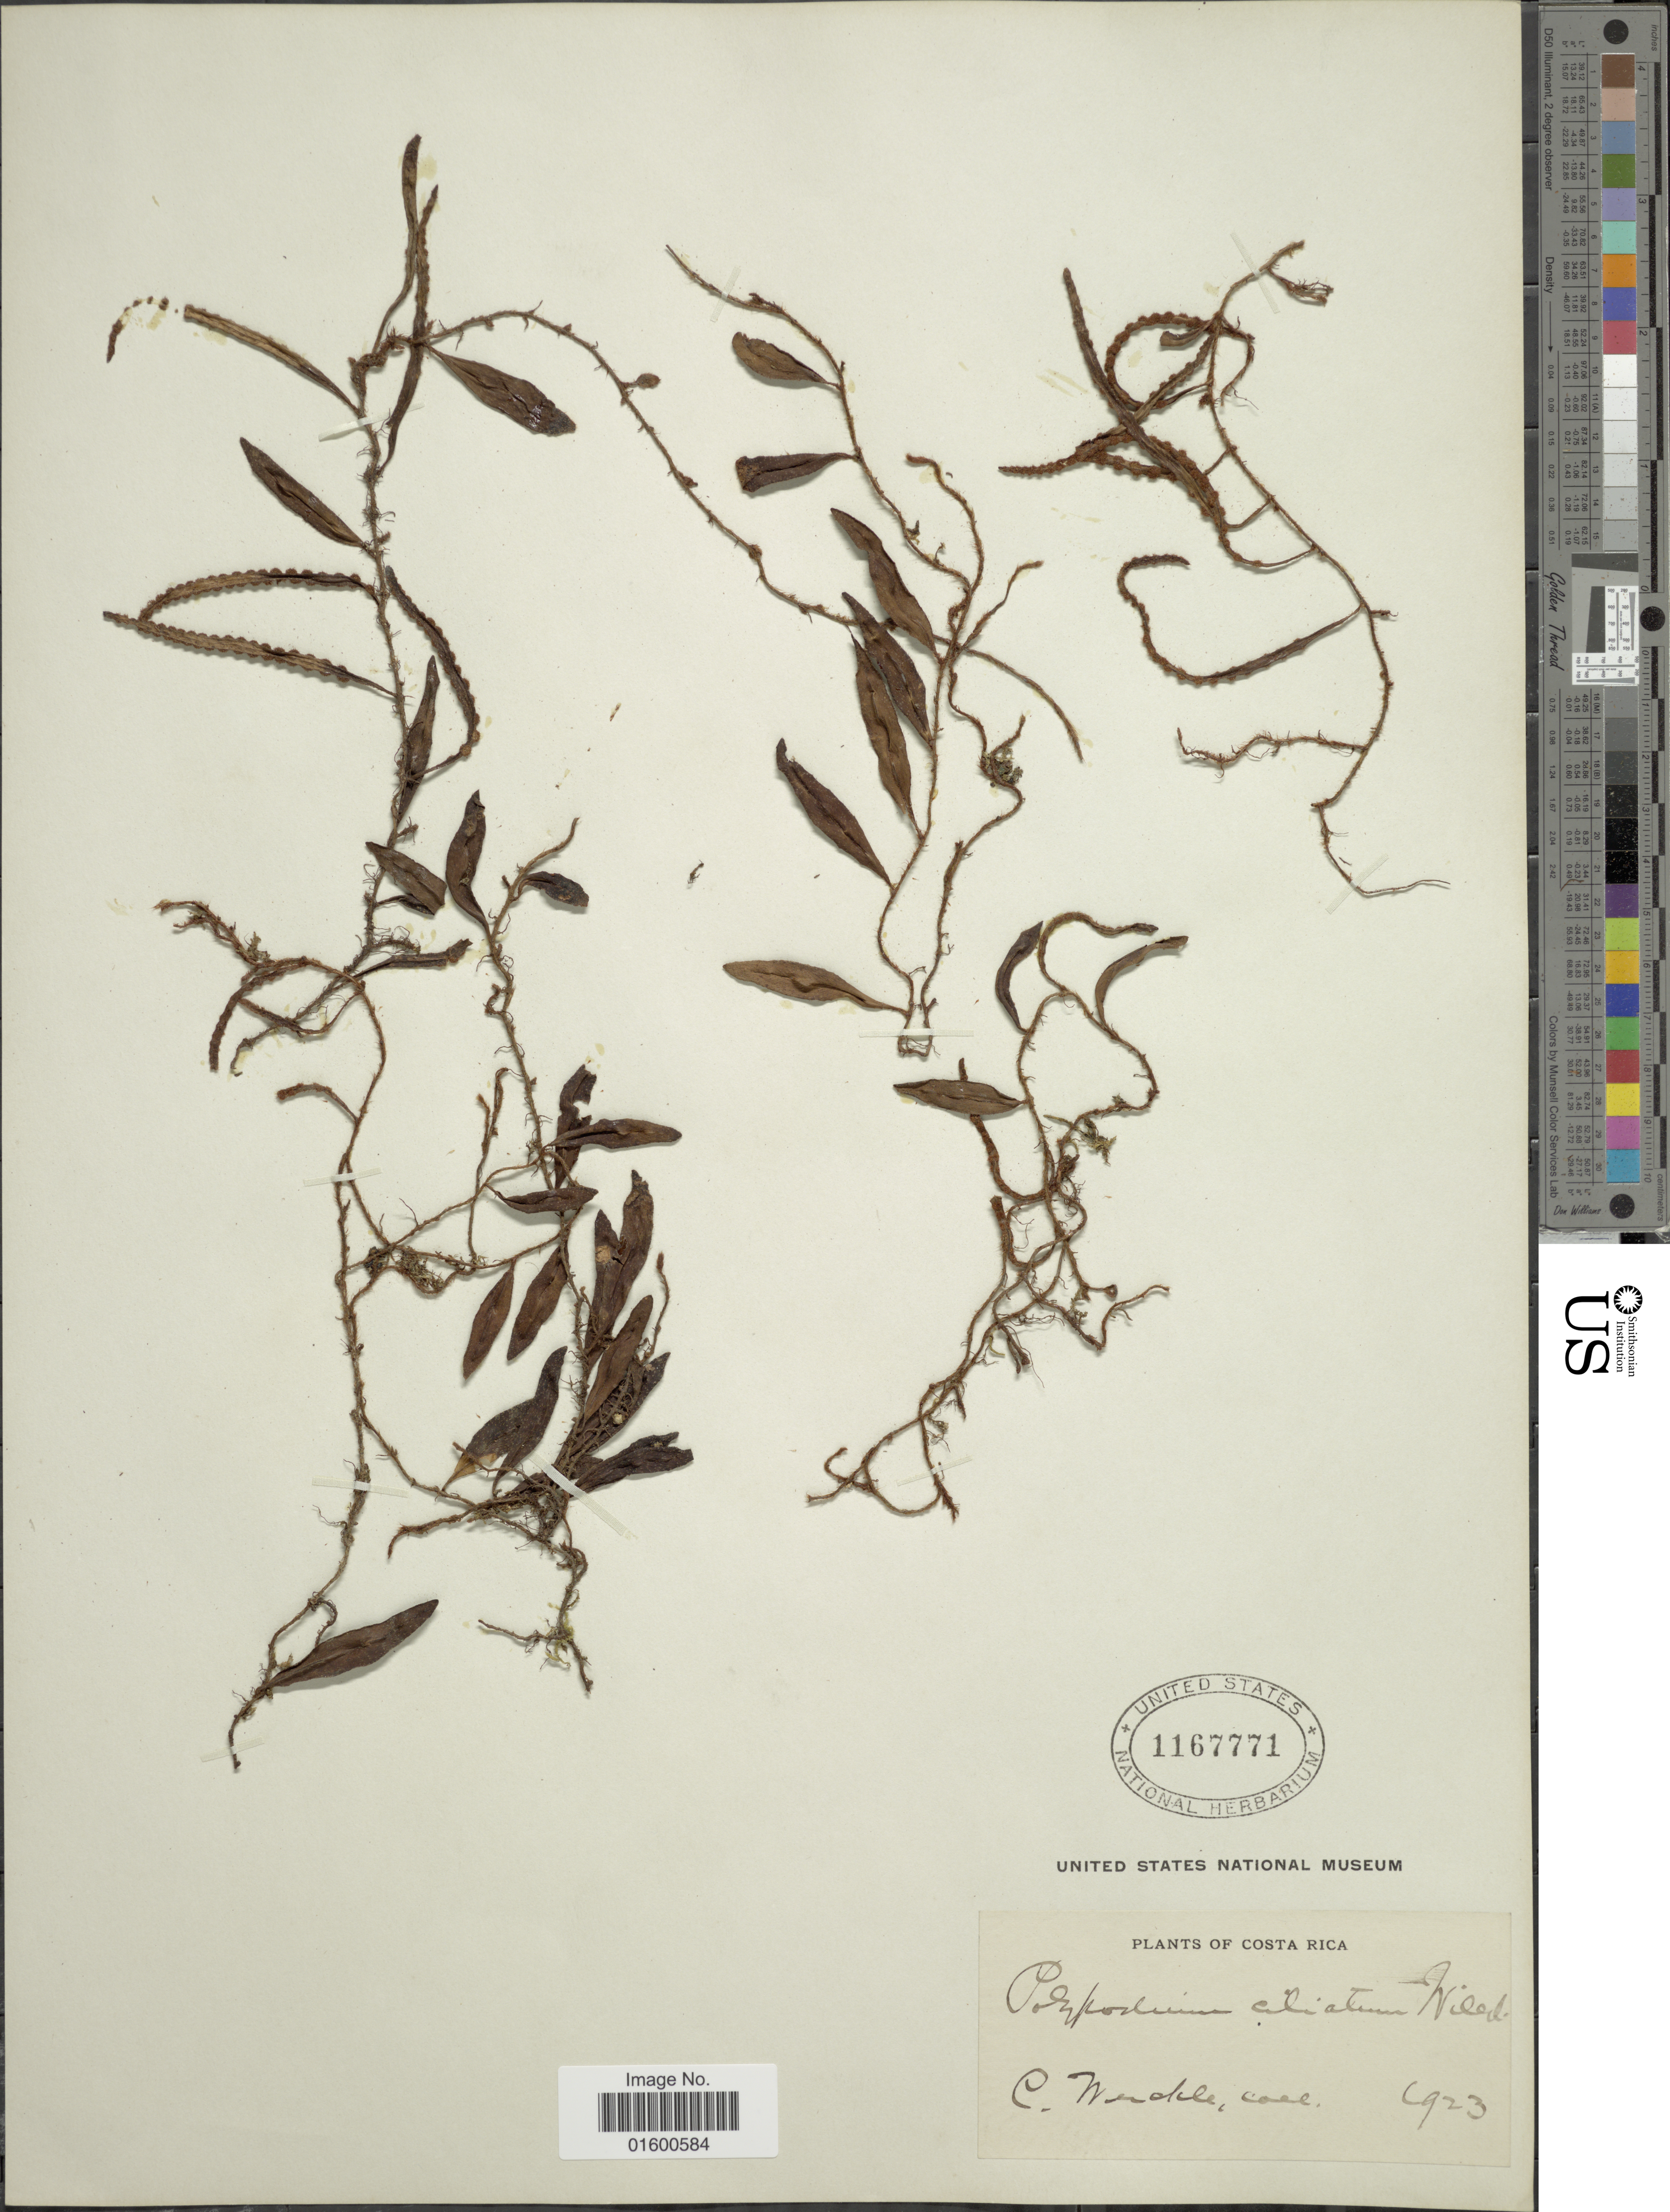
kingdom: Plantae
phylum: Tracheophyta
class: Polypodiopsida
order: Polypodiales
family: Polypodiaceae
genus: Microgramma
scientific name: Microgramma reptans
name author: (Cav.) A.R. Sm.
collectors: C. Wercklé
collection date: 1923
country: Costa Rica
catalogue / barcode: US 1167771